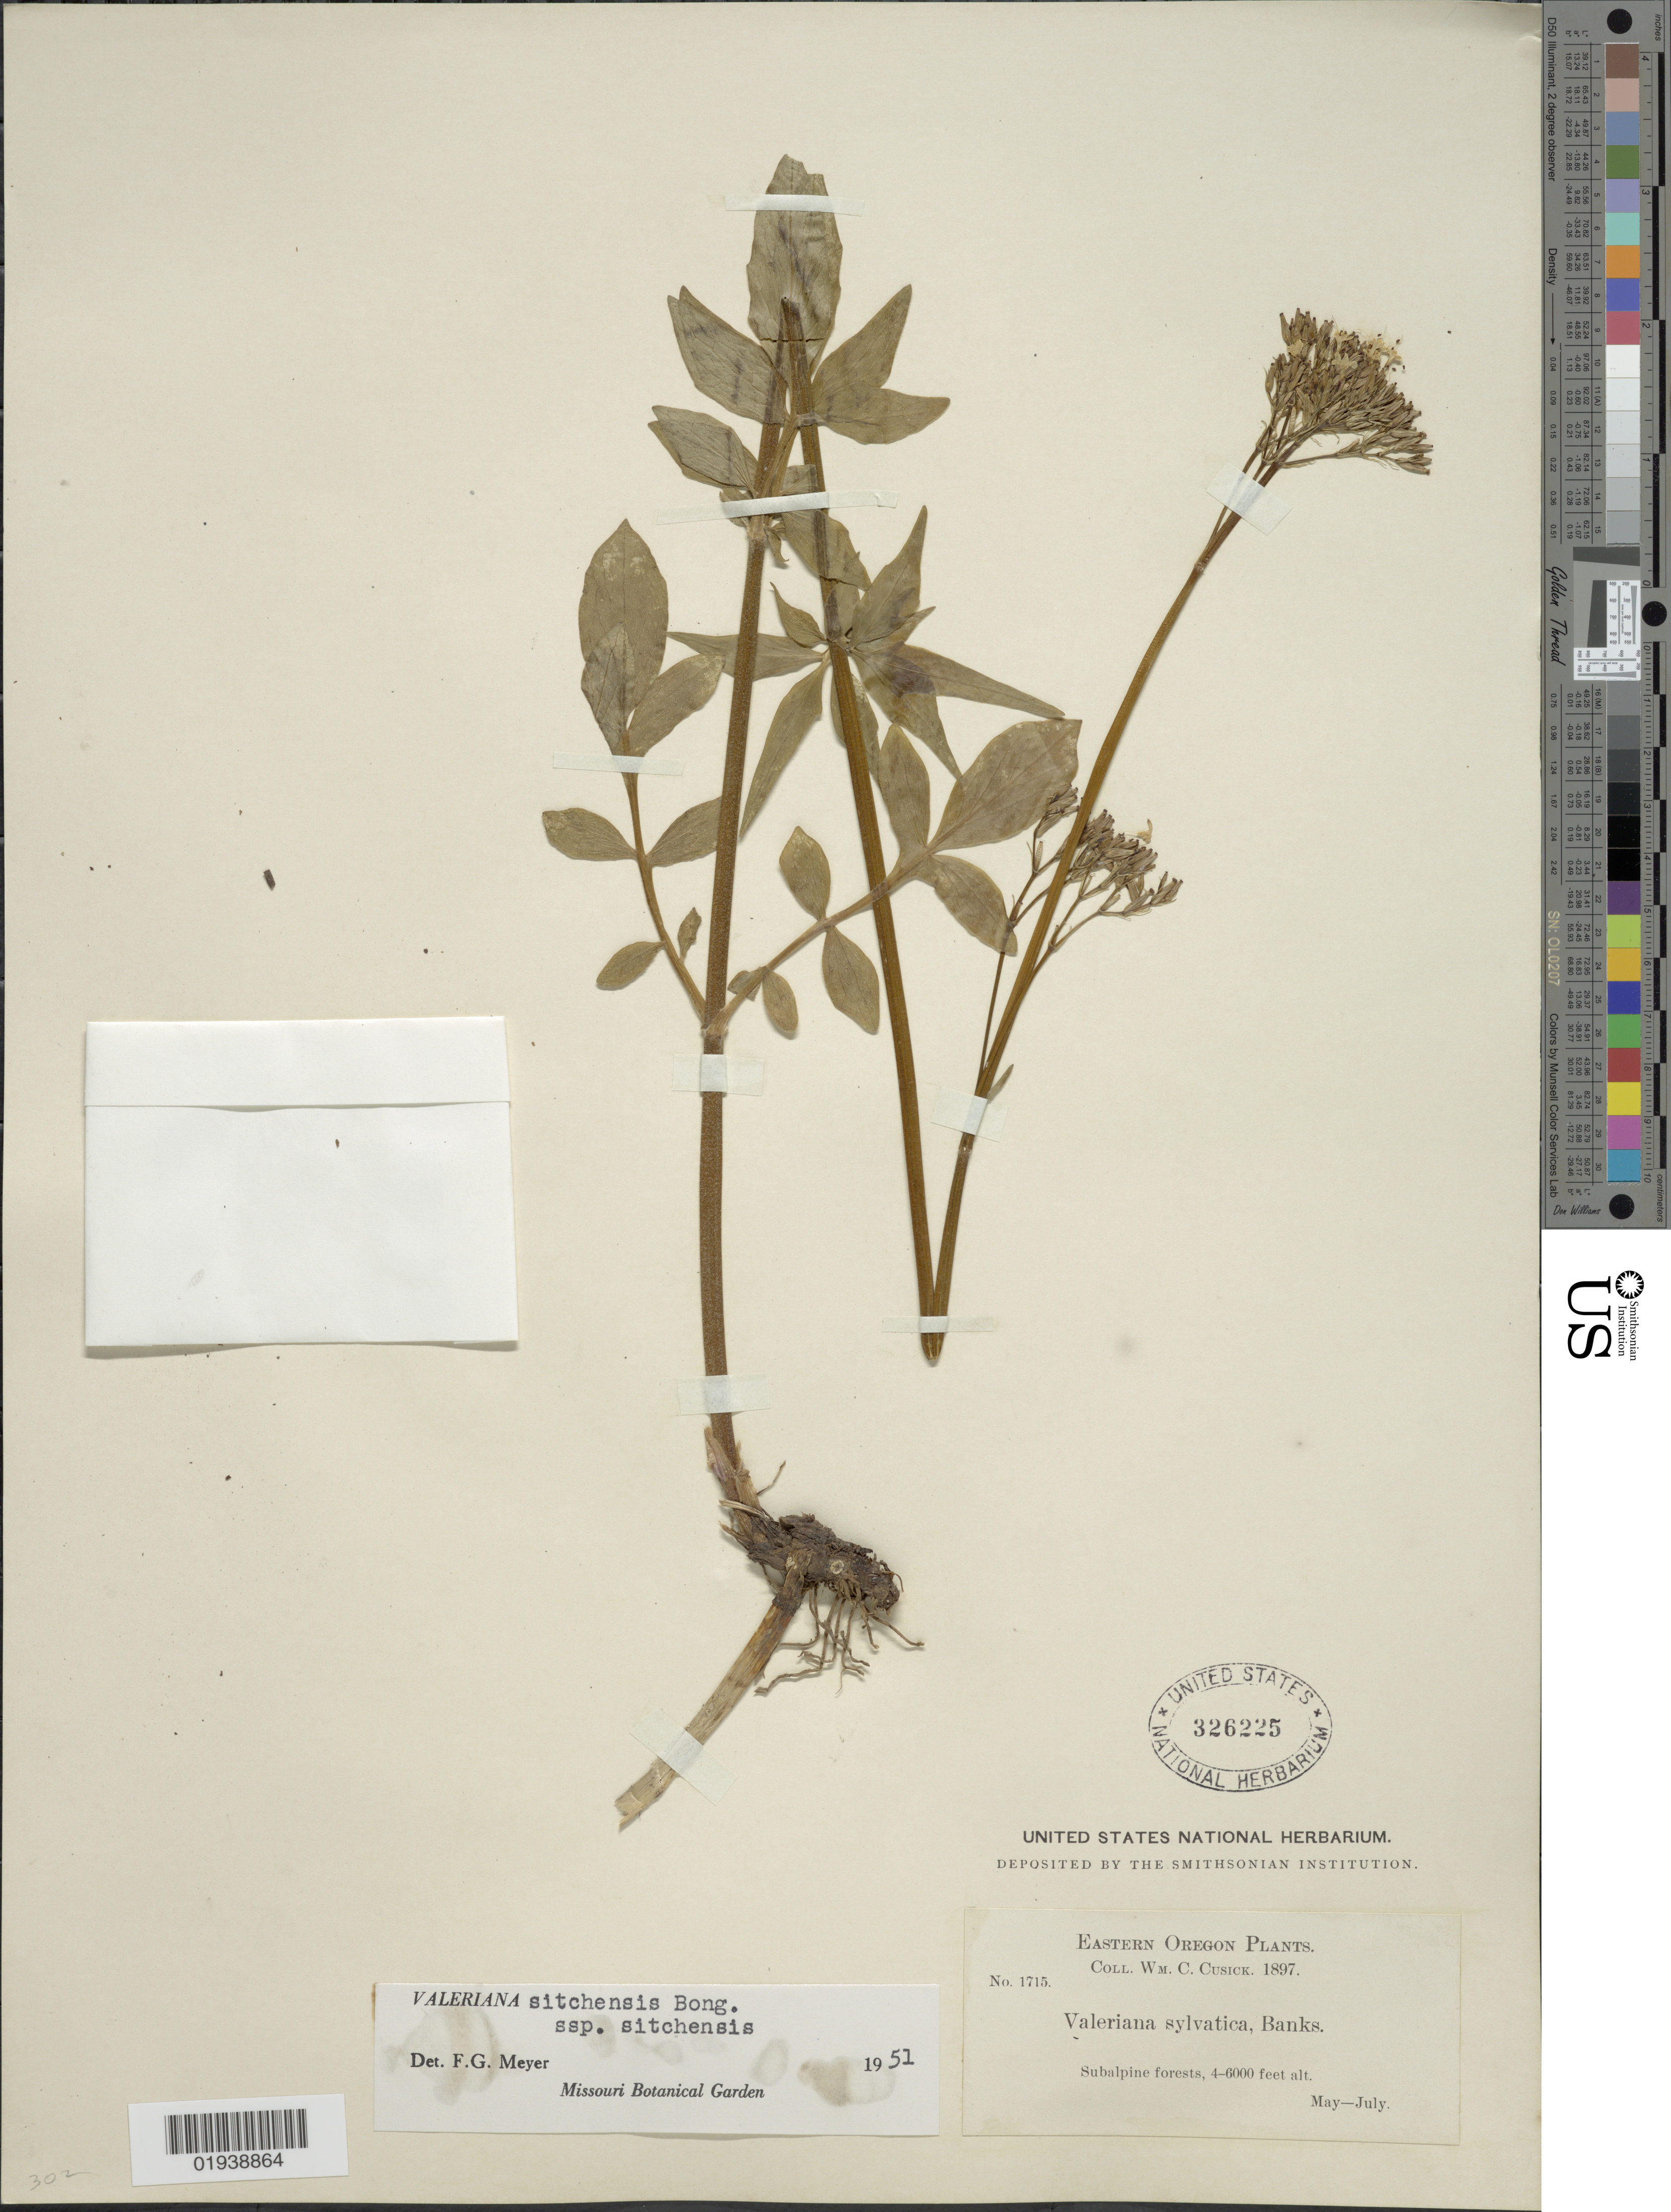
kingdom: Plantae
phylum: Tracheophyta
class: Magnoliopsida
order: Dipsacales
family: Caprifoliaceae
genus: Valeriana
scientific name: Valeriana sitchensis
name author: Bong.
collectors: W. C. Cusick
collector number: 1715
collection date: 1897-05/1897-07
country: United States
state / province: Oregon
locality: Eastern Oregon. Subalpine forests.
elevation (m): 1219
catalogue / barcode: US 326225